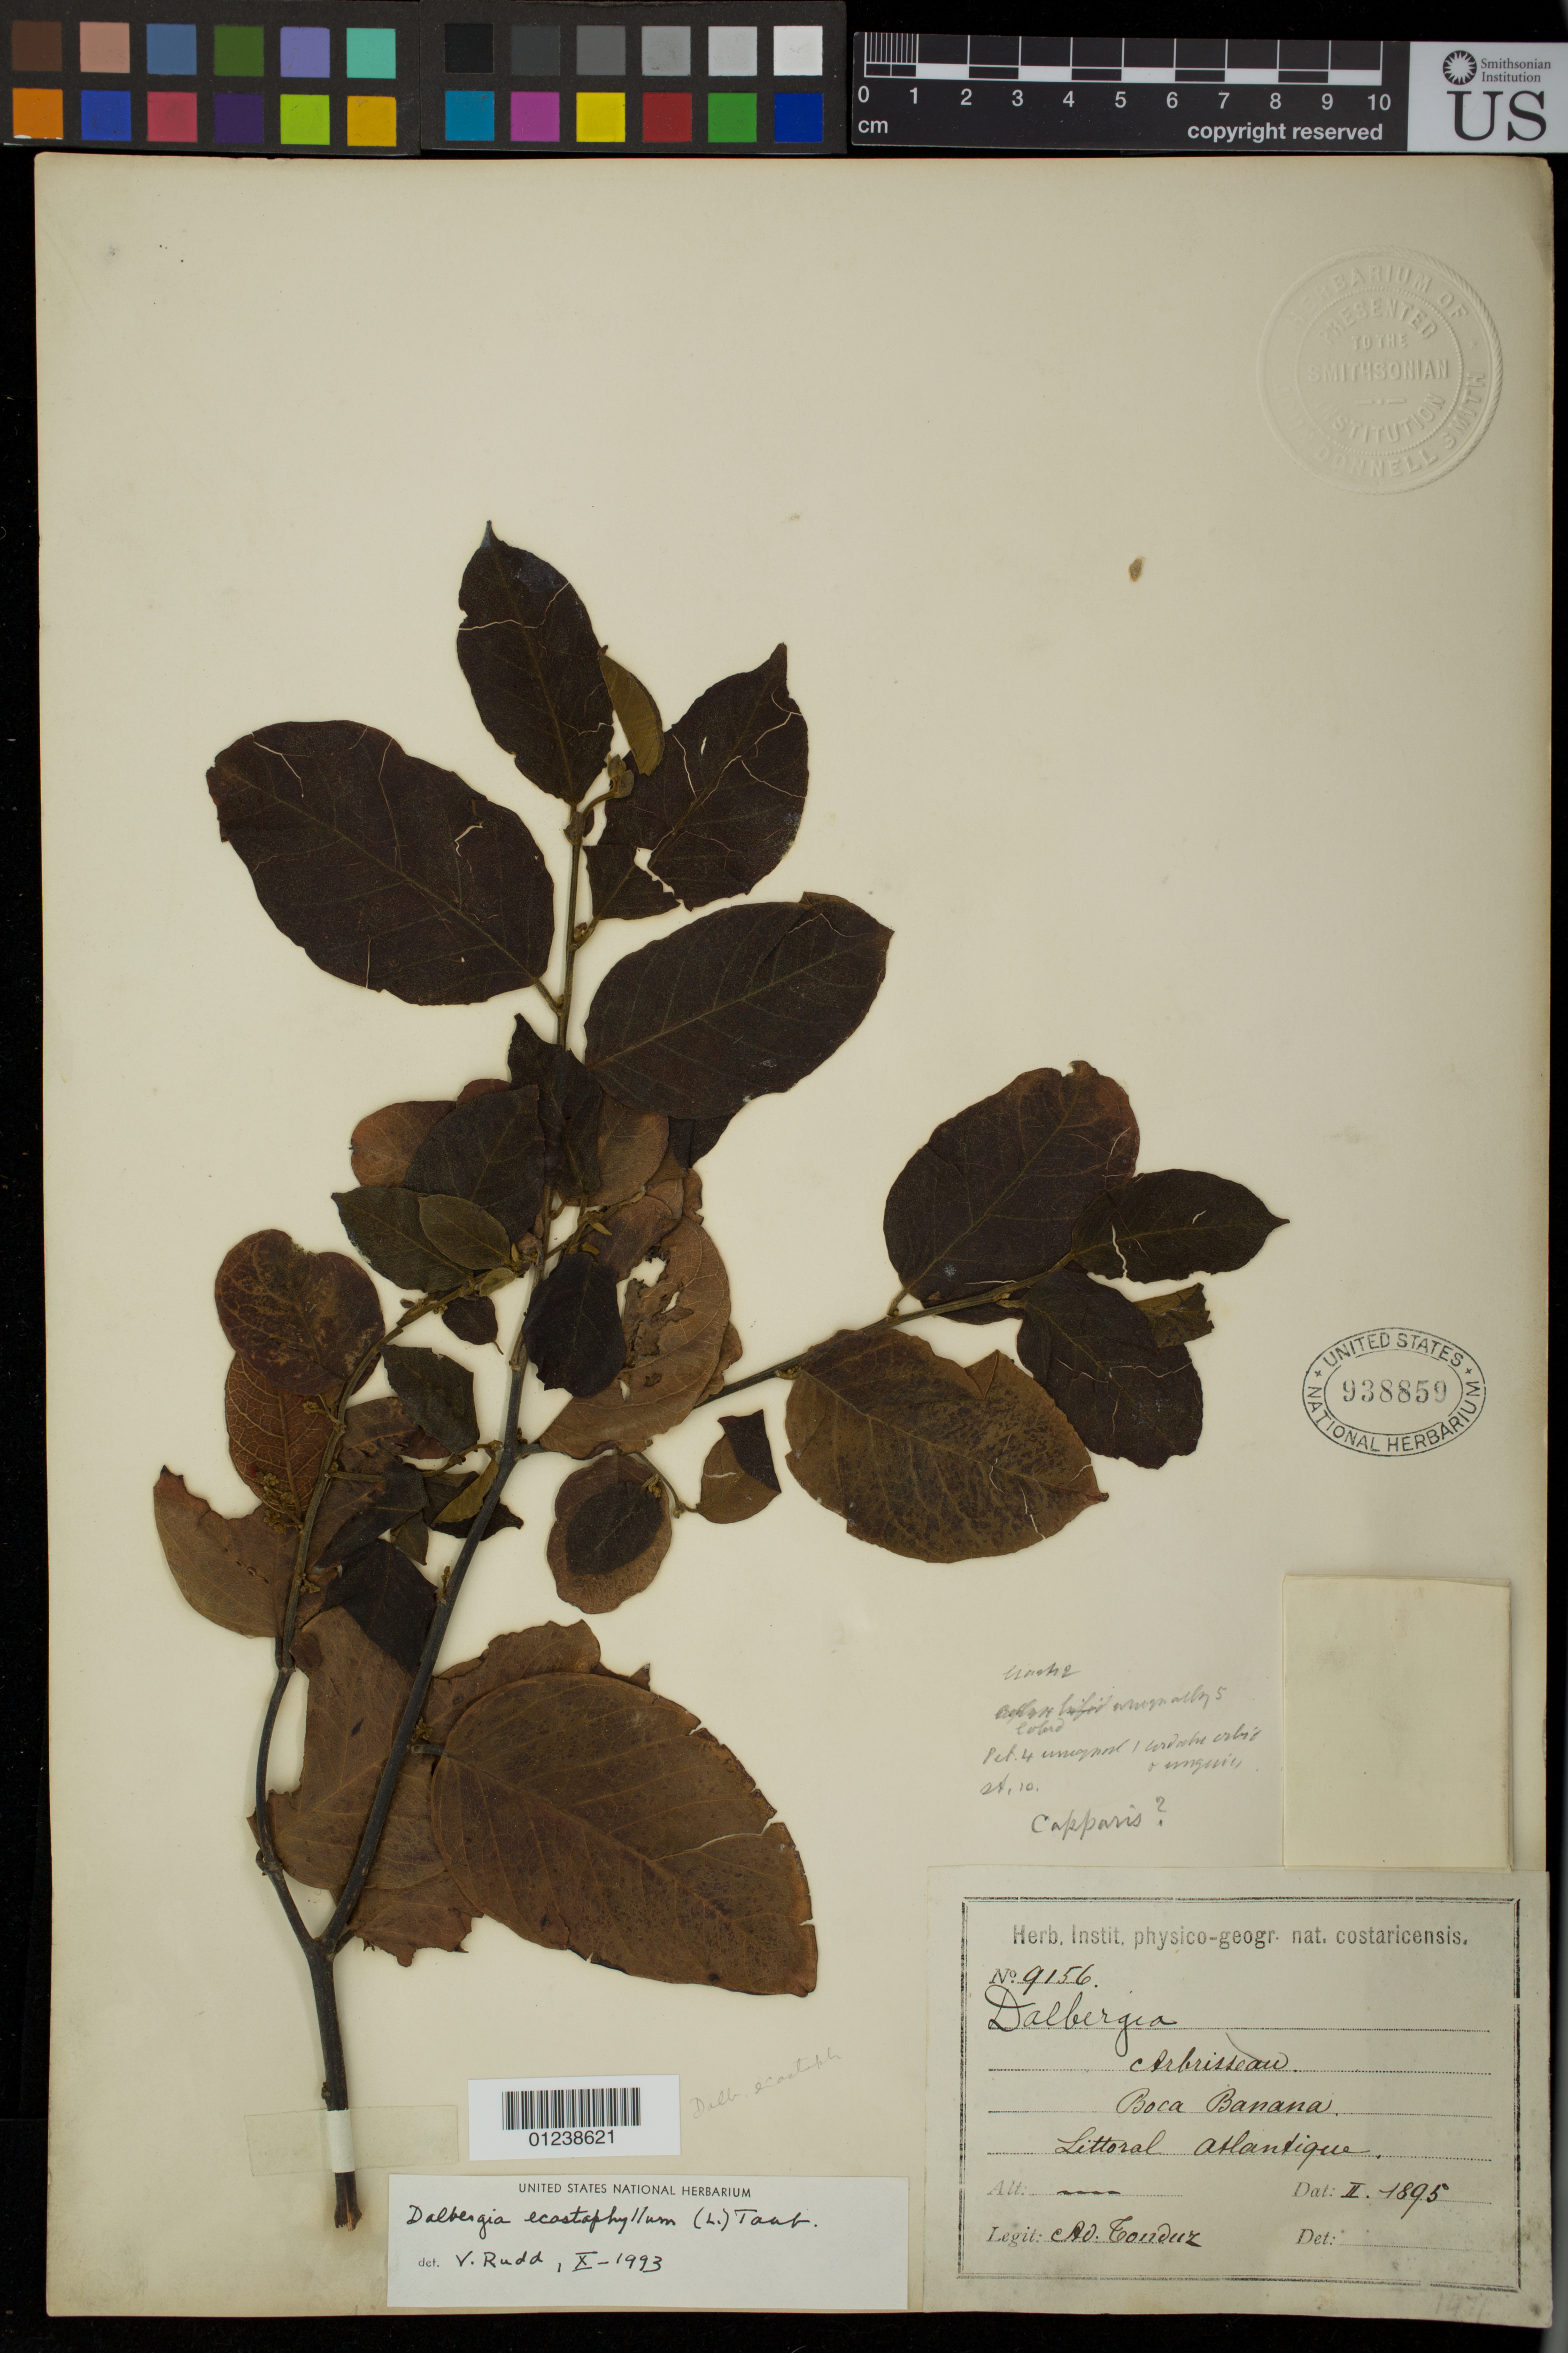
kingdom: Plantae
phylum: Tracheophyta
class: Magnoliopsida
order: Fabales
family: Fabaceae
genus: Dalbergia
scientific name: Dalbergia ecastaphyllum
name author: (L.) Taub.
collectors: M. Mart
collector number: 9156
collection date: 1895-02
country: Costa Rica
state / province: Limon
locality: Boca Banana.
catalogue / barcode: US 938859